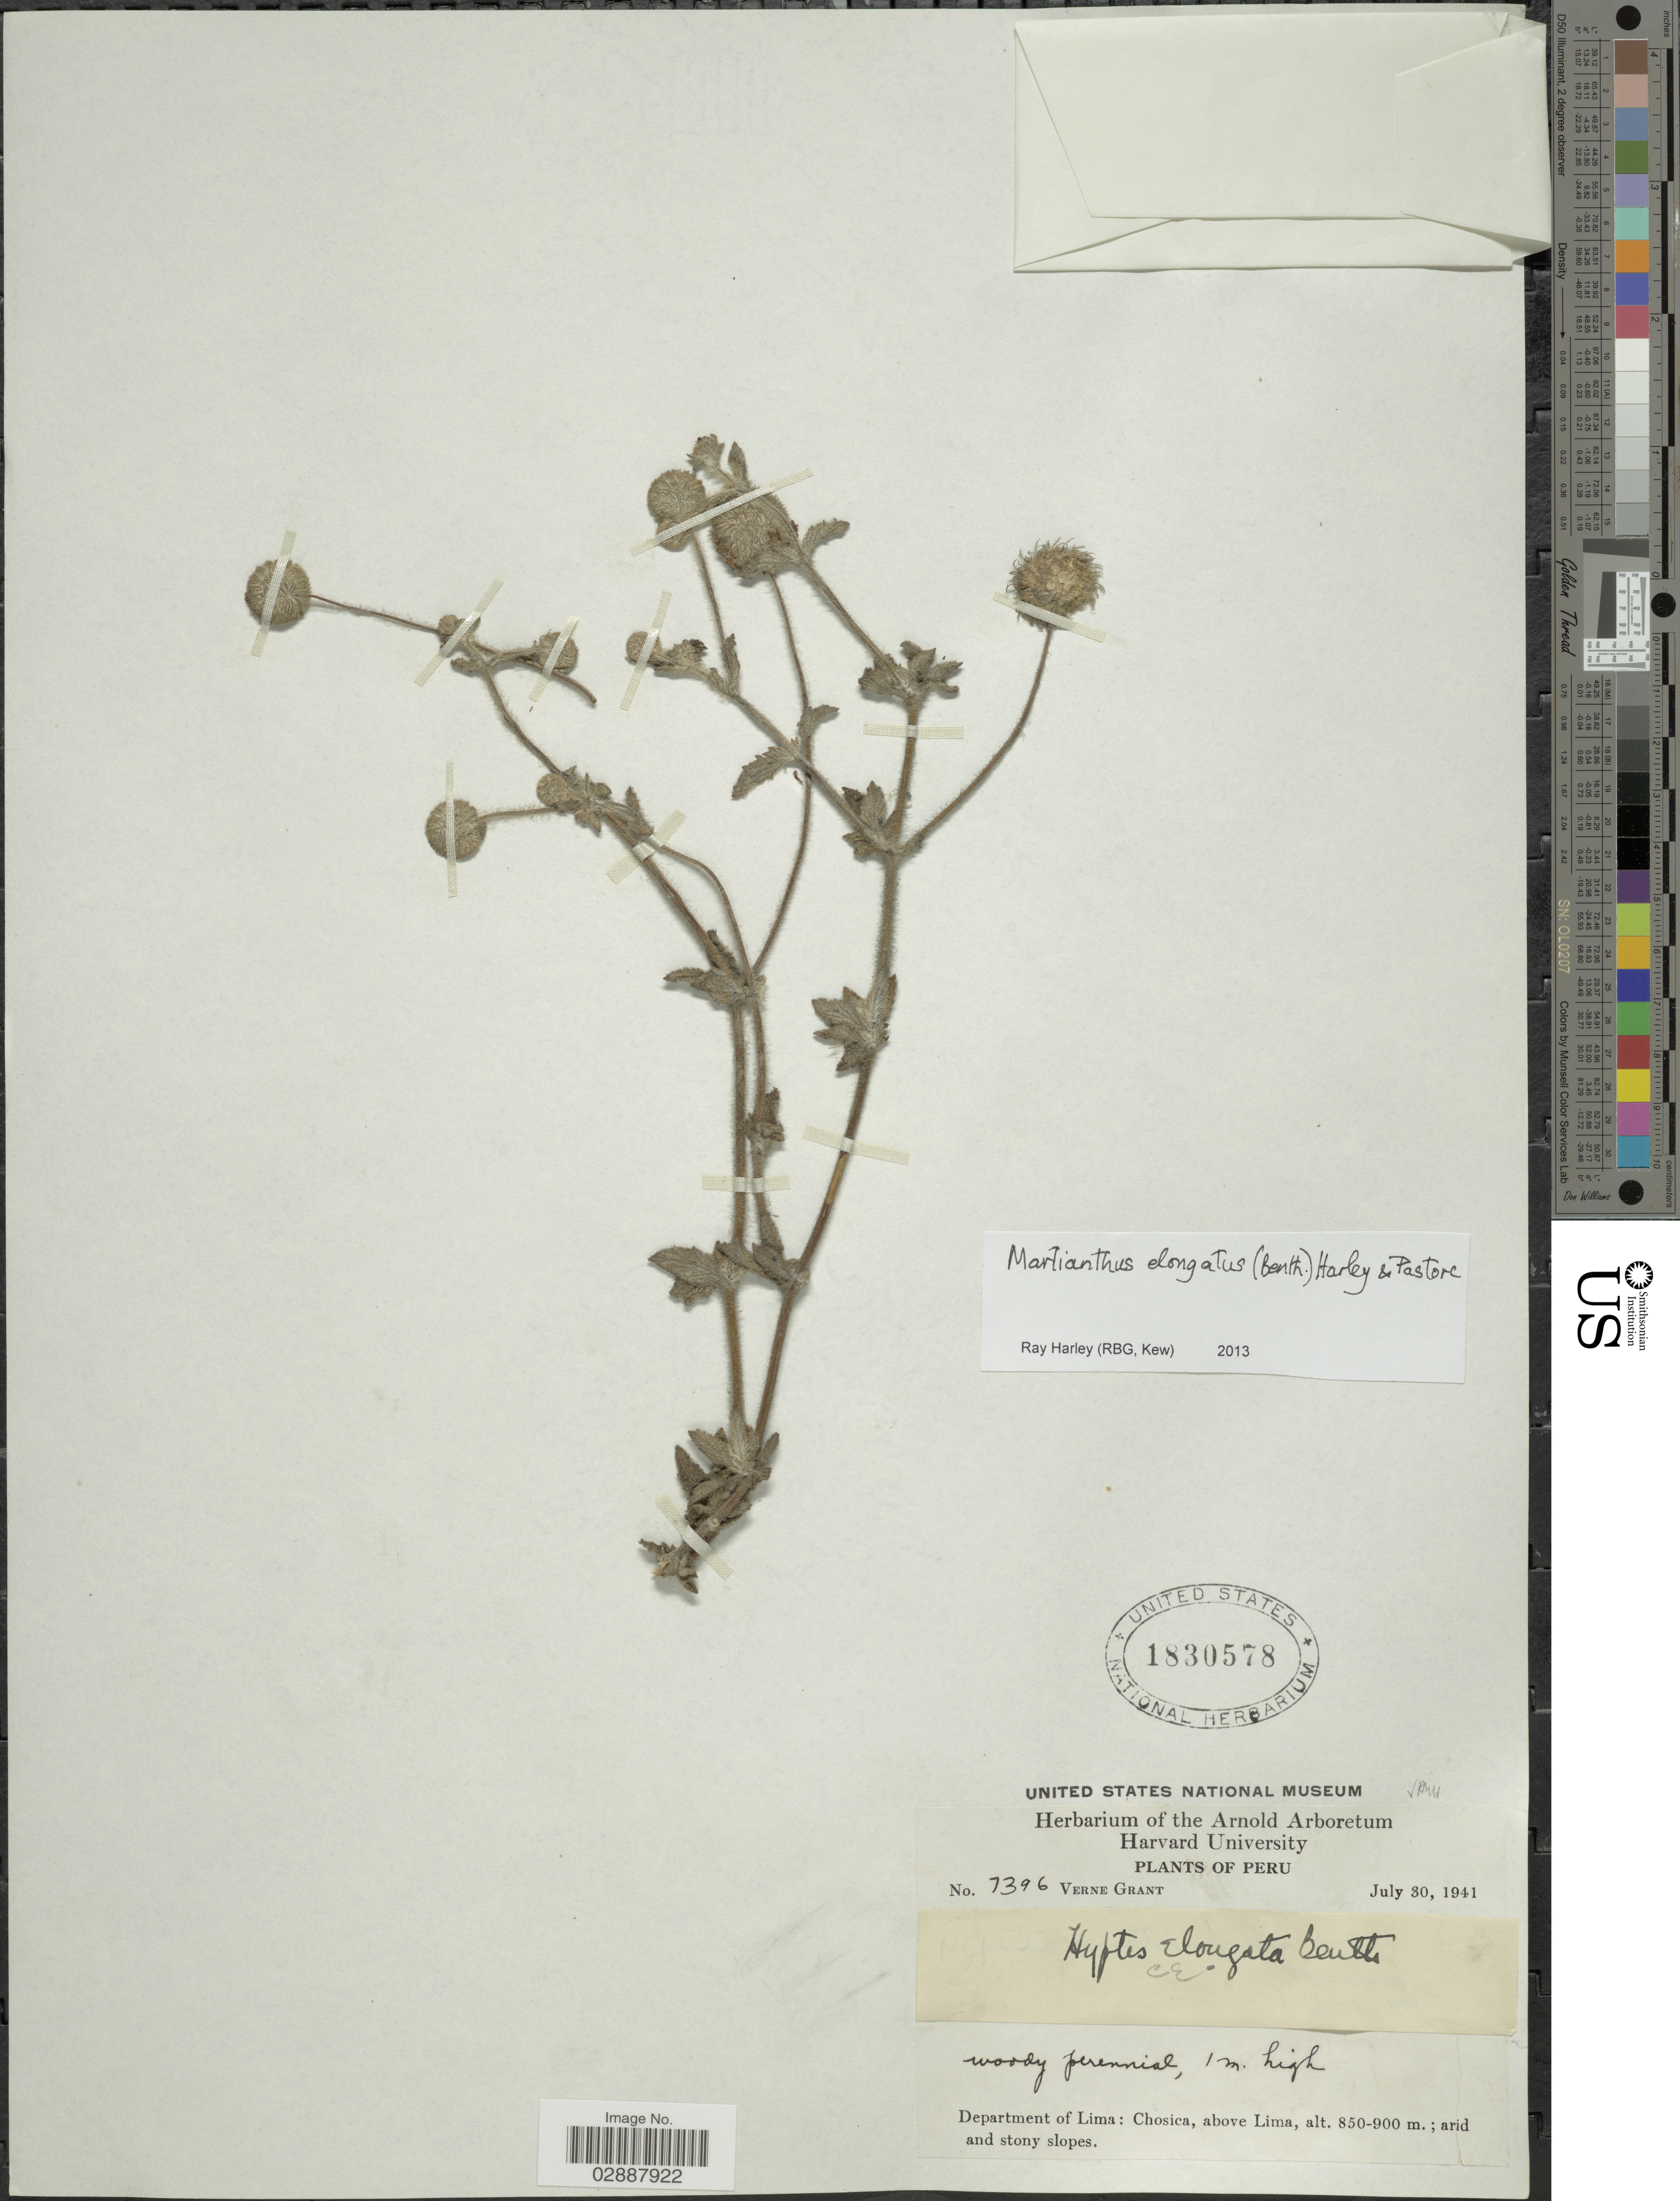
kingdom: Plantae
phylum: Tracheophyta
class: Magnoliopsida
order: Lamiales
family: Lamiaceae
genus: Martianthus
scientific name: Martianthus elongatus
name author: (Benth.) Harley & J.F.B. Pastore ex Benth.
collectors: V. Grant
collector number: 7396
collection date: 1941-07-30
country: Peru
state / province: Lima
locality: Department of Lima: Chosica, above Lima.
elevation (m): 850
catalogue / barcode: US 1830578